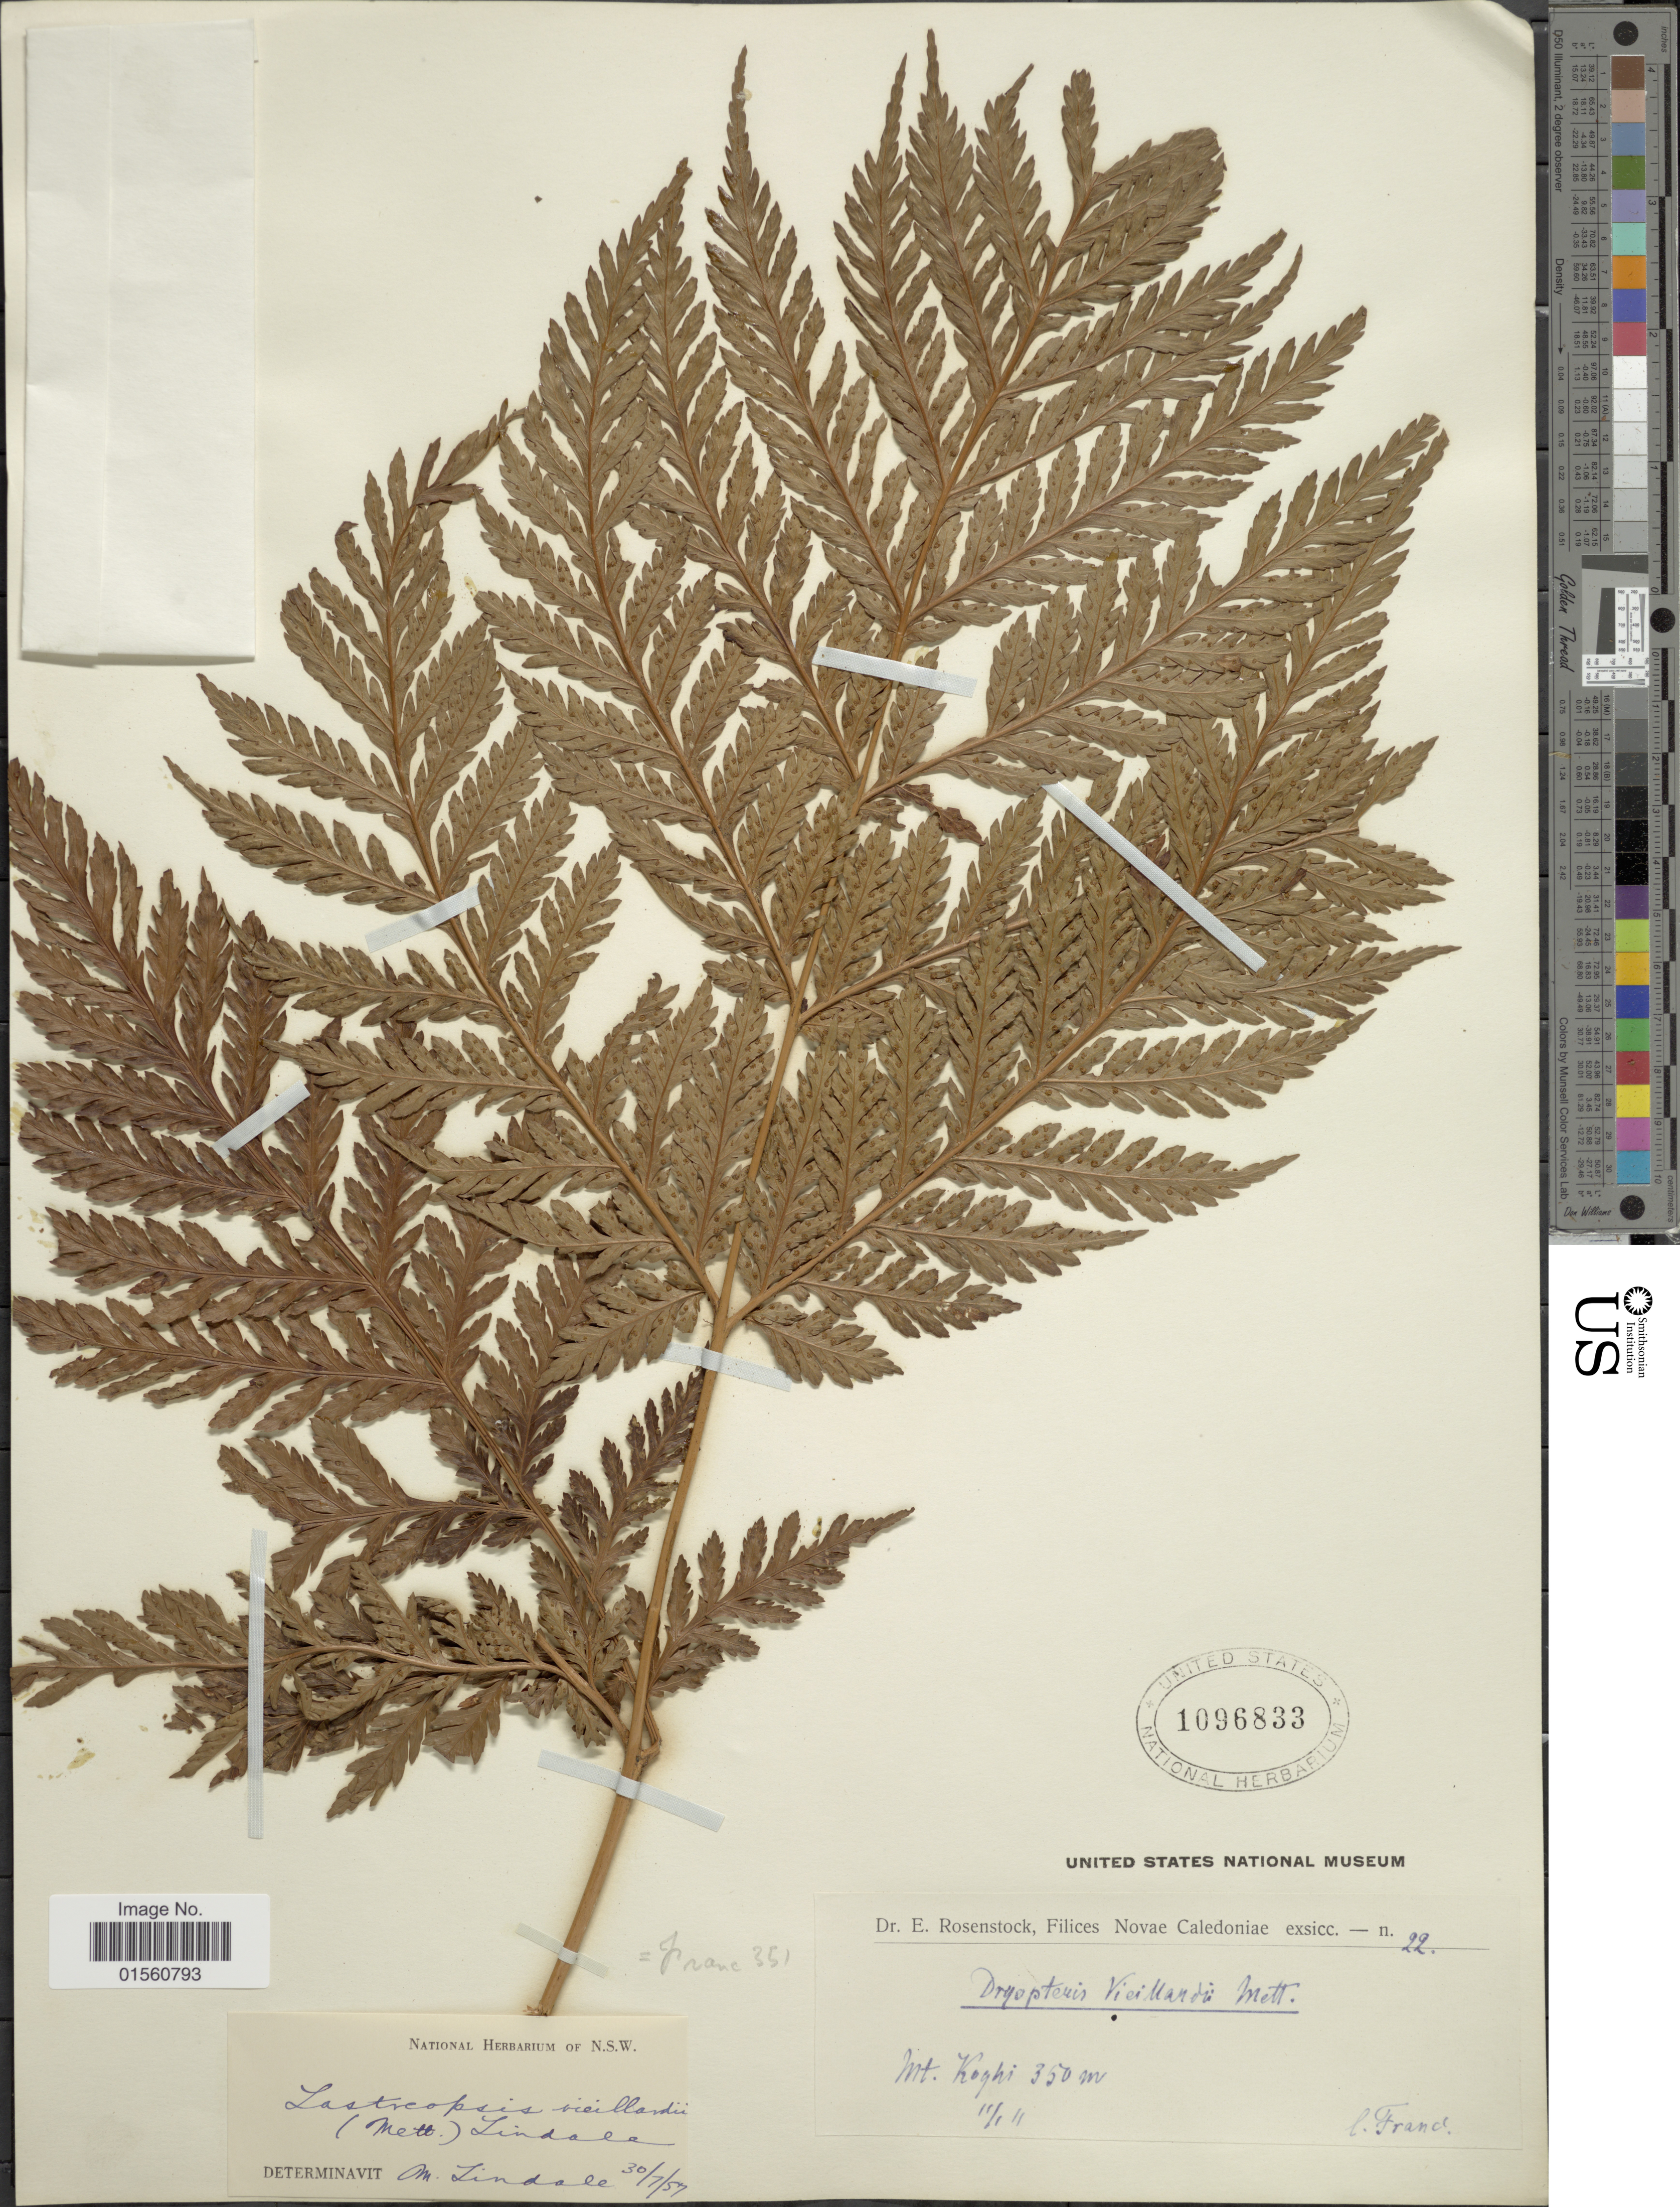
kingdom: Plantae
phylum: Tracheophyta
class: Polypodiopsida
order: Polypodiales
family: Dryopteridaceae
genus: Lastreopsis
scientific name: Lastreopsis vieillardii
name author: (Mett.) Tindale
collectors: Franc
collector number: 22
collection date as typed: Transcribed d/m/y: 11/1/11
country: New Caledonia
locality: Mt Koghi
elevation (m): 350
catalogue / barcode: US 1096833